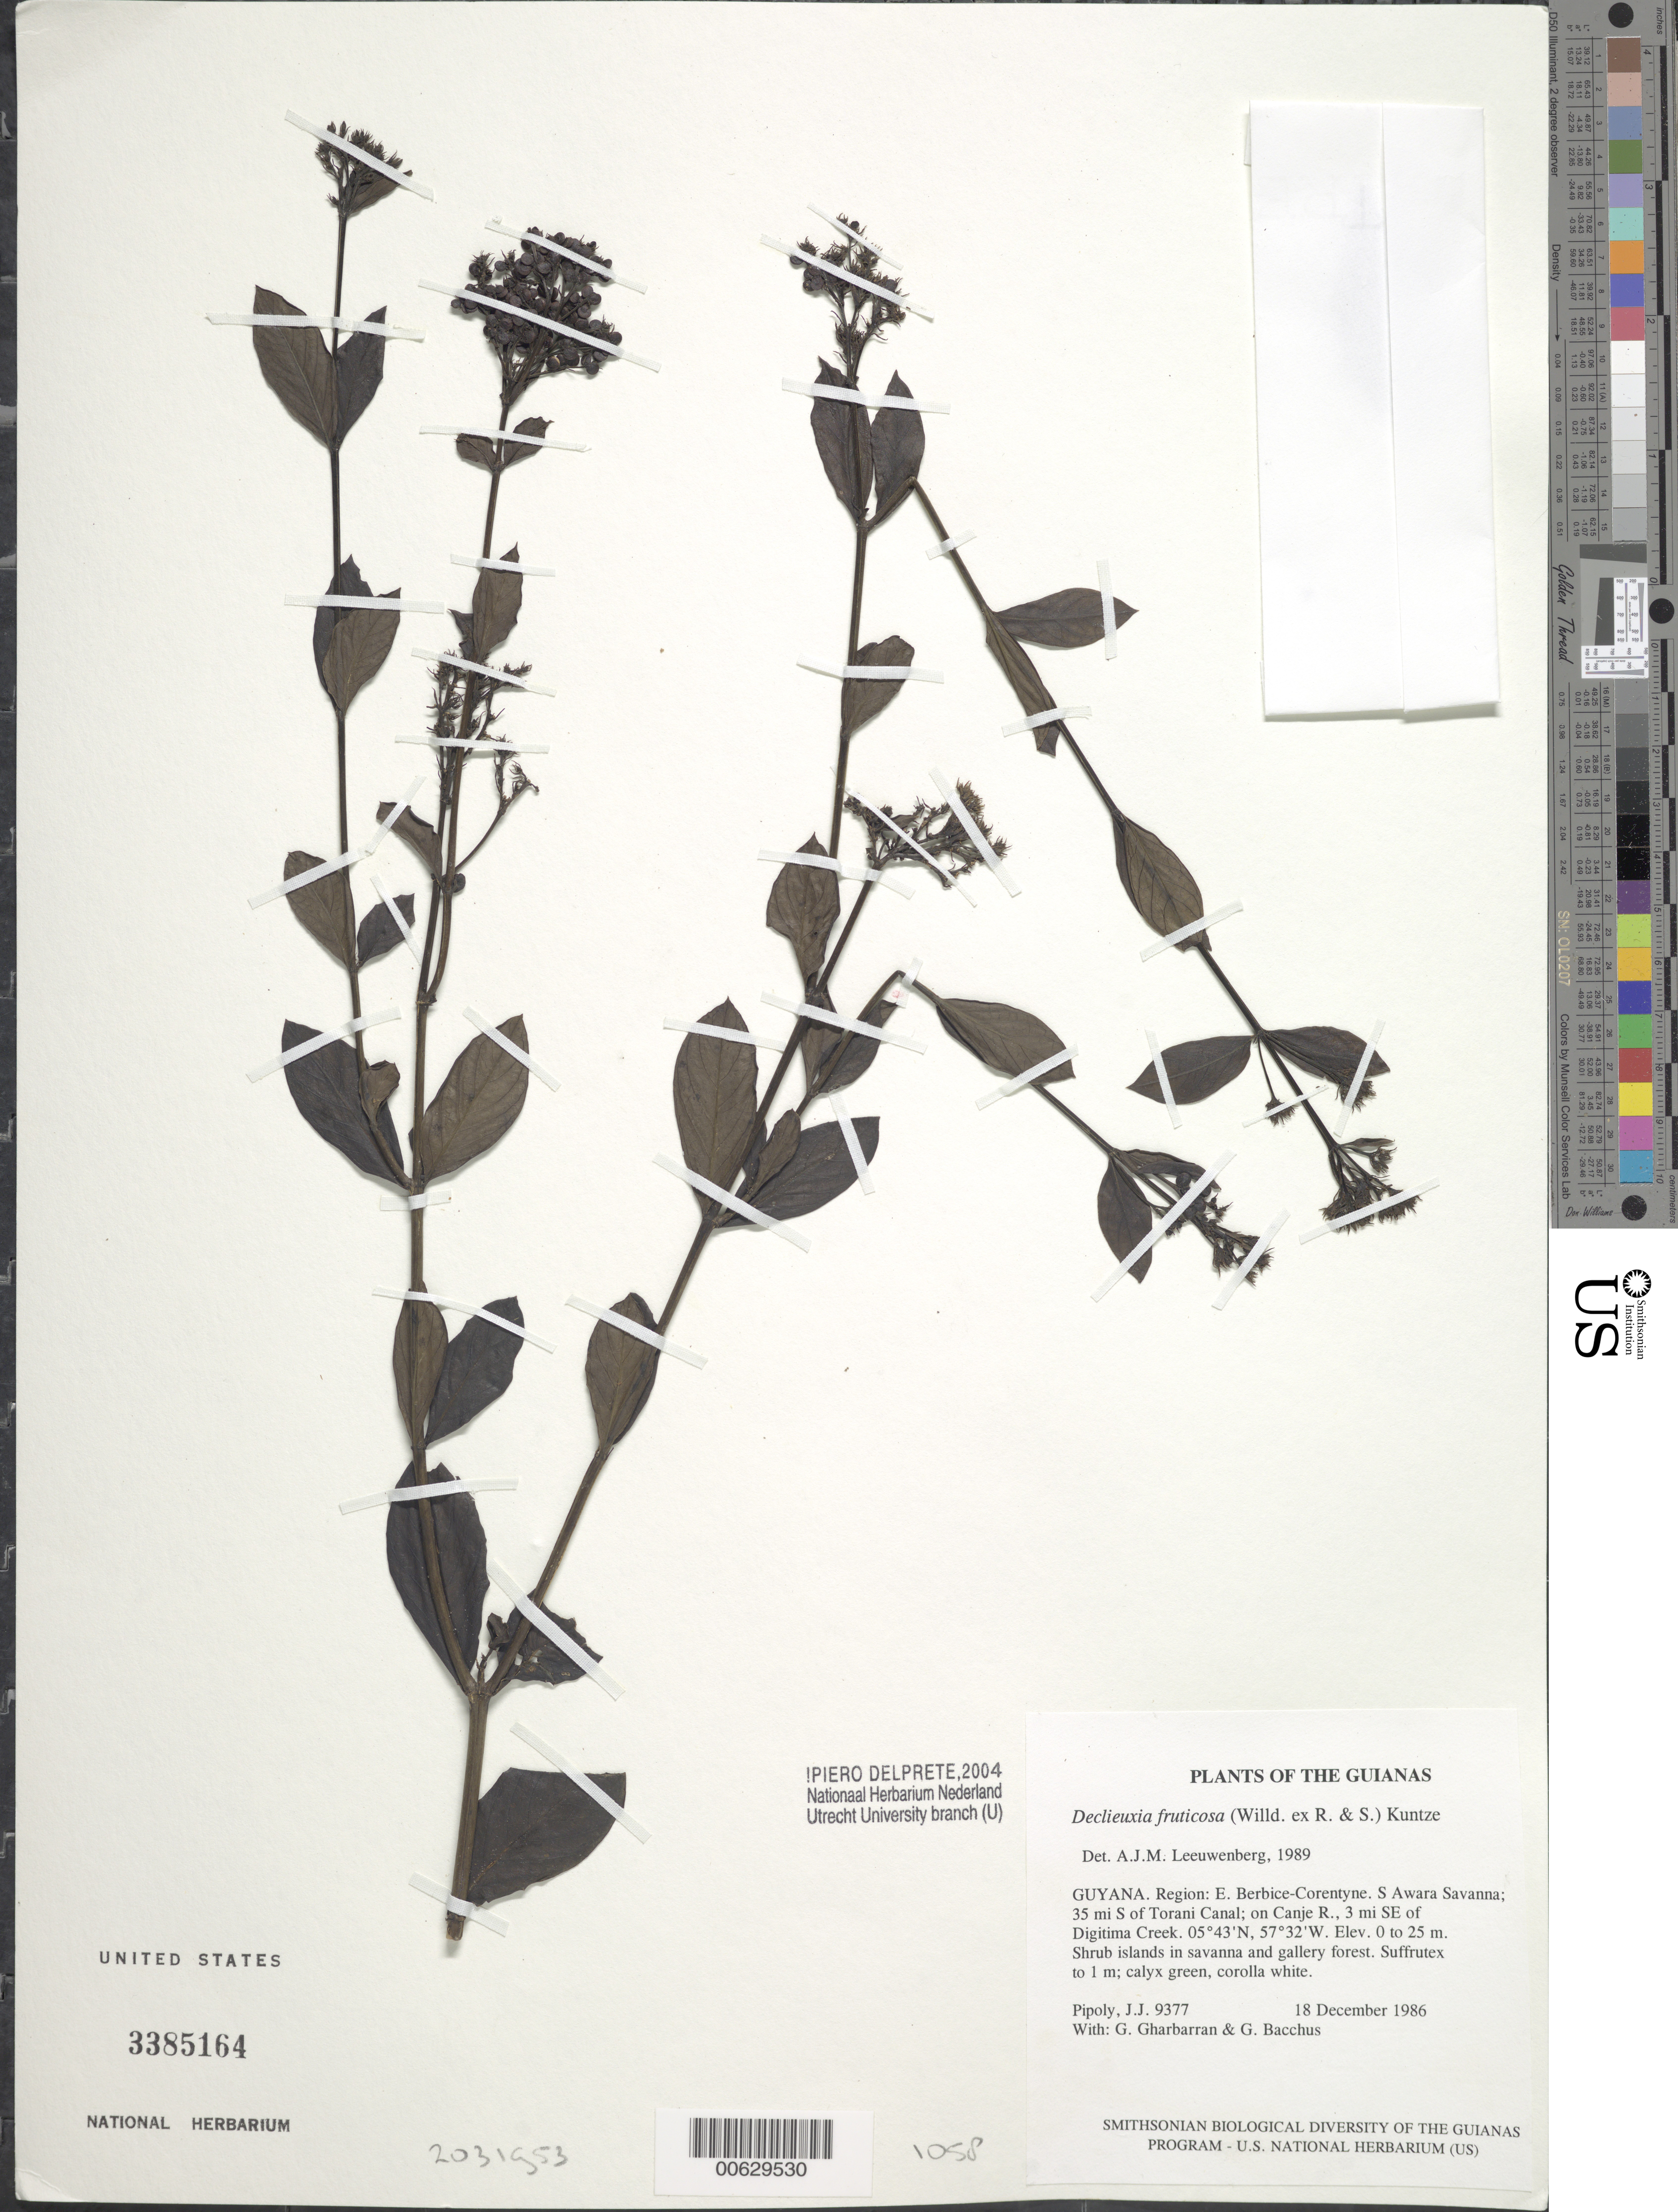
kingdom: Plantae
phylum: Tracheophyta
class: Magnoliopsida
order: Gentianales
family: Rubiaceae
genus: Declieuxia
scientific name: Declieuxia fruticosa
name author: (Willd. ex Roem. & Schult.) Kuntze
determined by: Leeuwenberg, A. J. M.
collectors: J. J. Pipoly, G. Gharbarran & G. Bacchus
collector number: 9377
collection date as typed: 18 December 1986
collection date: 1986-12-18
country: Guyana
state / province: E. Berbice-Corentyne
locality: S Awara Savanna; ±35 mi S of Torani Canal; on Canje R., 3 mi SE of Digitima Creek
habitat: Shrub islands in savanna and gallery forest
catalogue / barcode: US 3385164